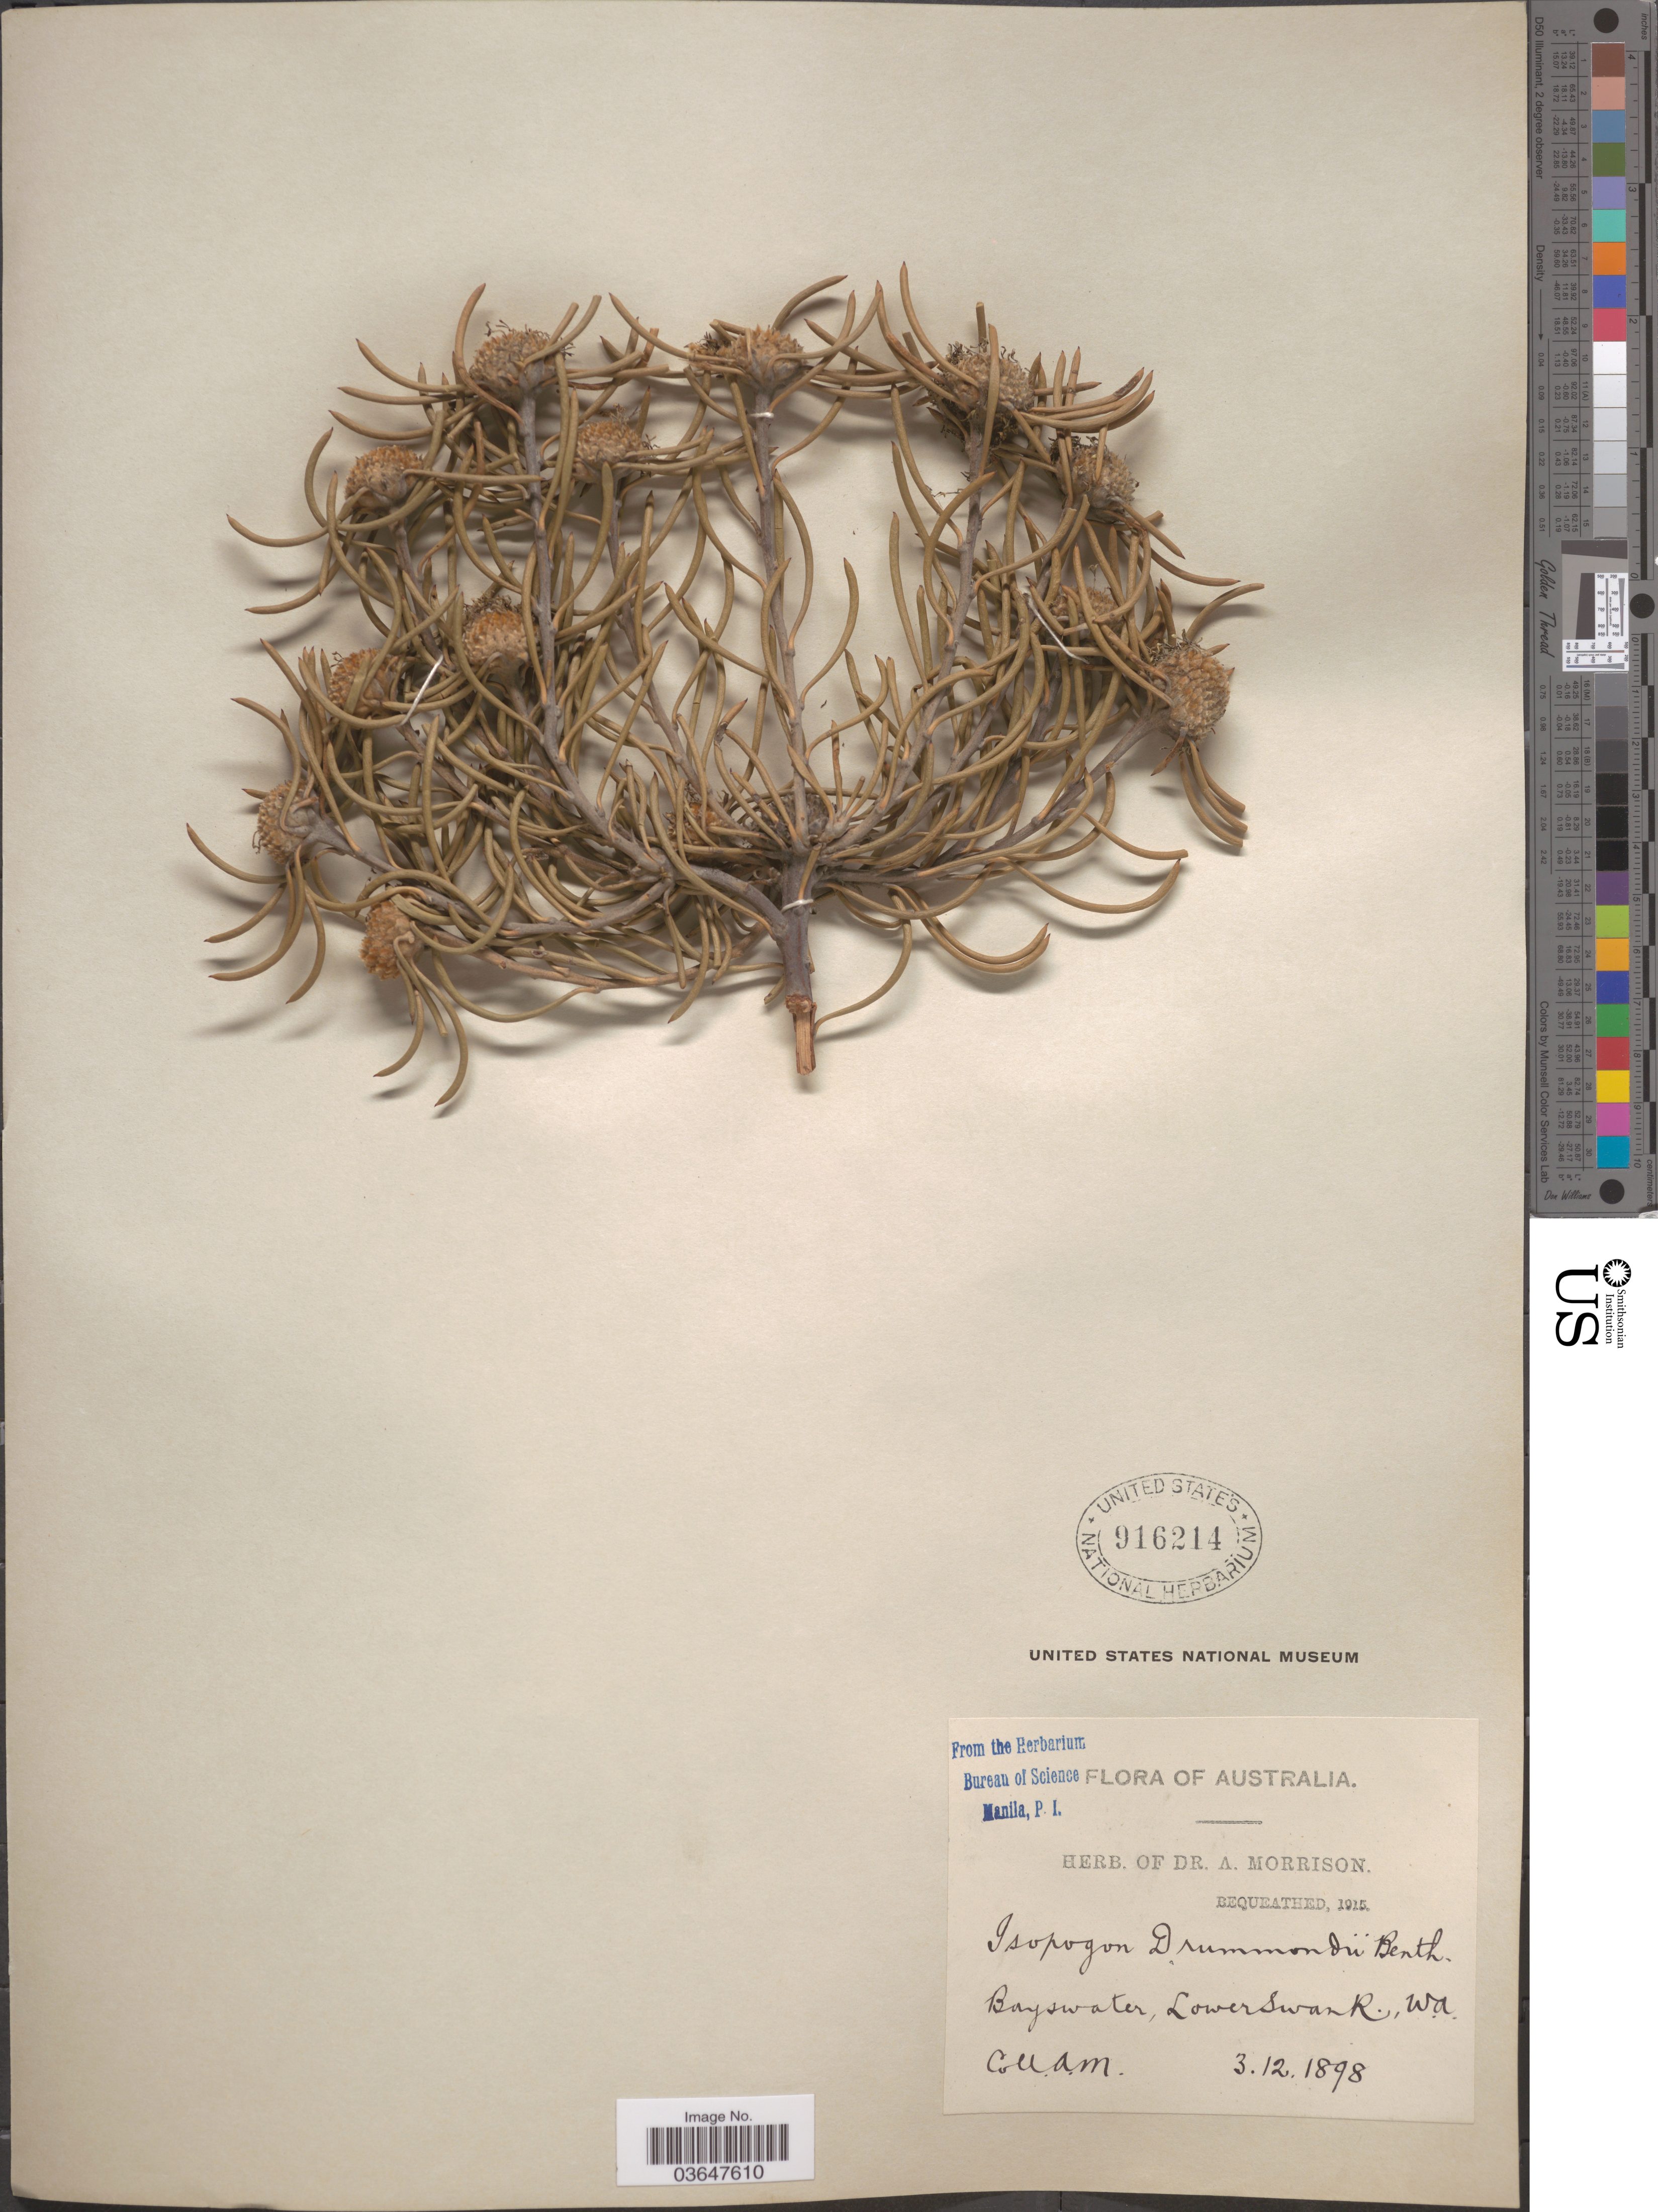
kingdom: Plantae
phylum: Tracheophyta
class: Magnoliopsida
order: Proteales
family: Proteaceae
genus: Isopogon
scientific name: Isopogon drummondii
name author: Benth.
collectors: A. Morrison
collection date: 1898-12-03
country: Australia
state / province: Western Australia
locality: Bayswater, Lower Swan R., W. A.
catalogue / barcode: US 916214